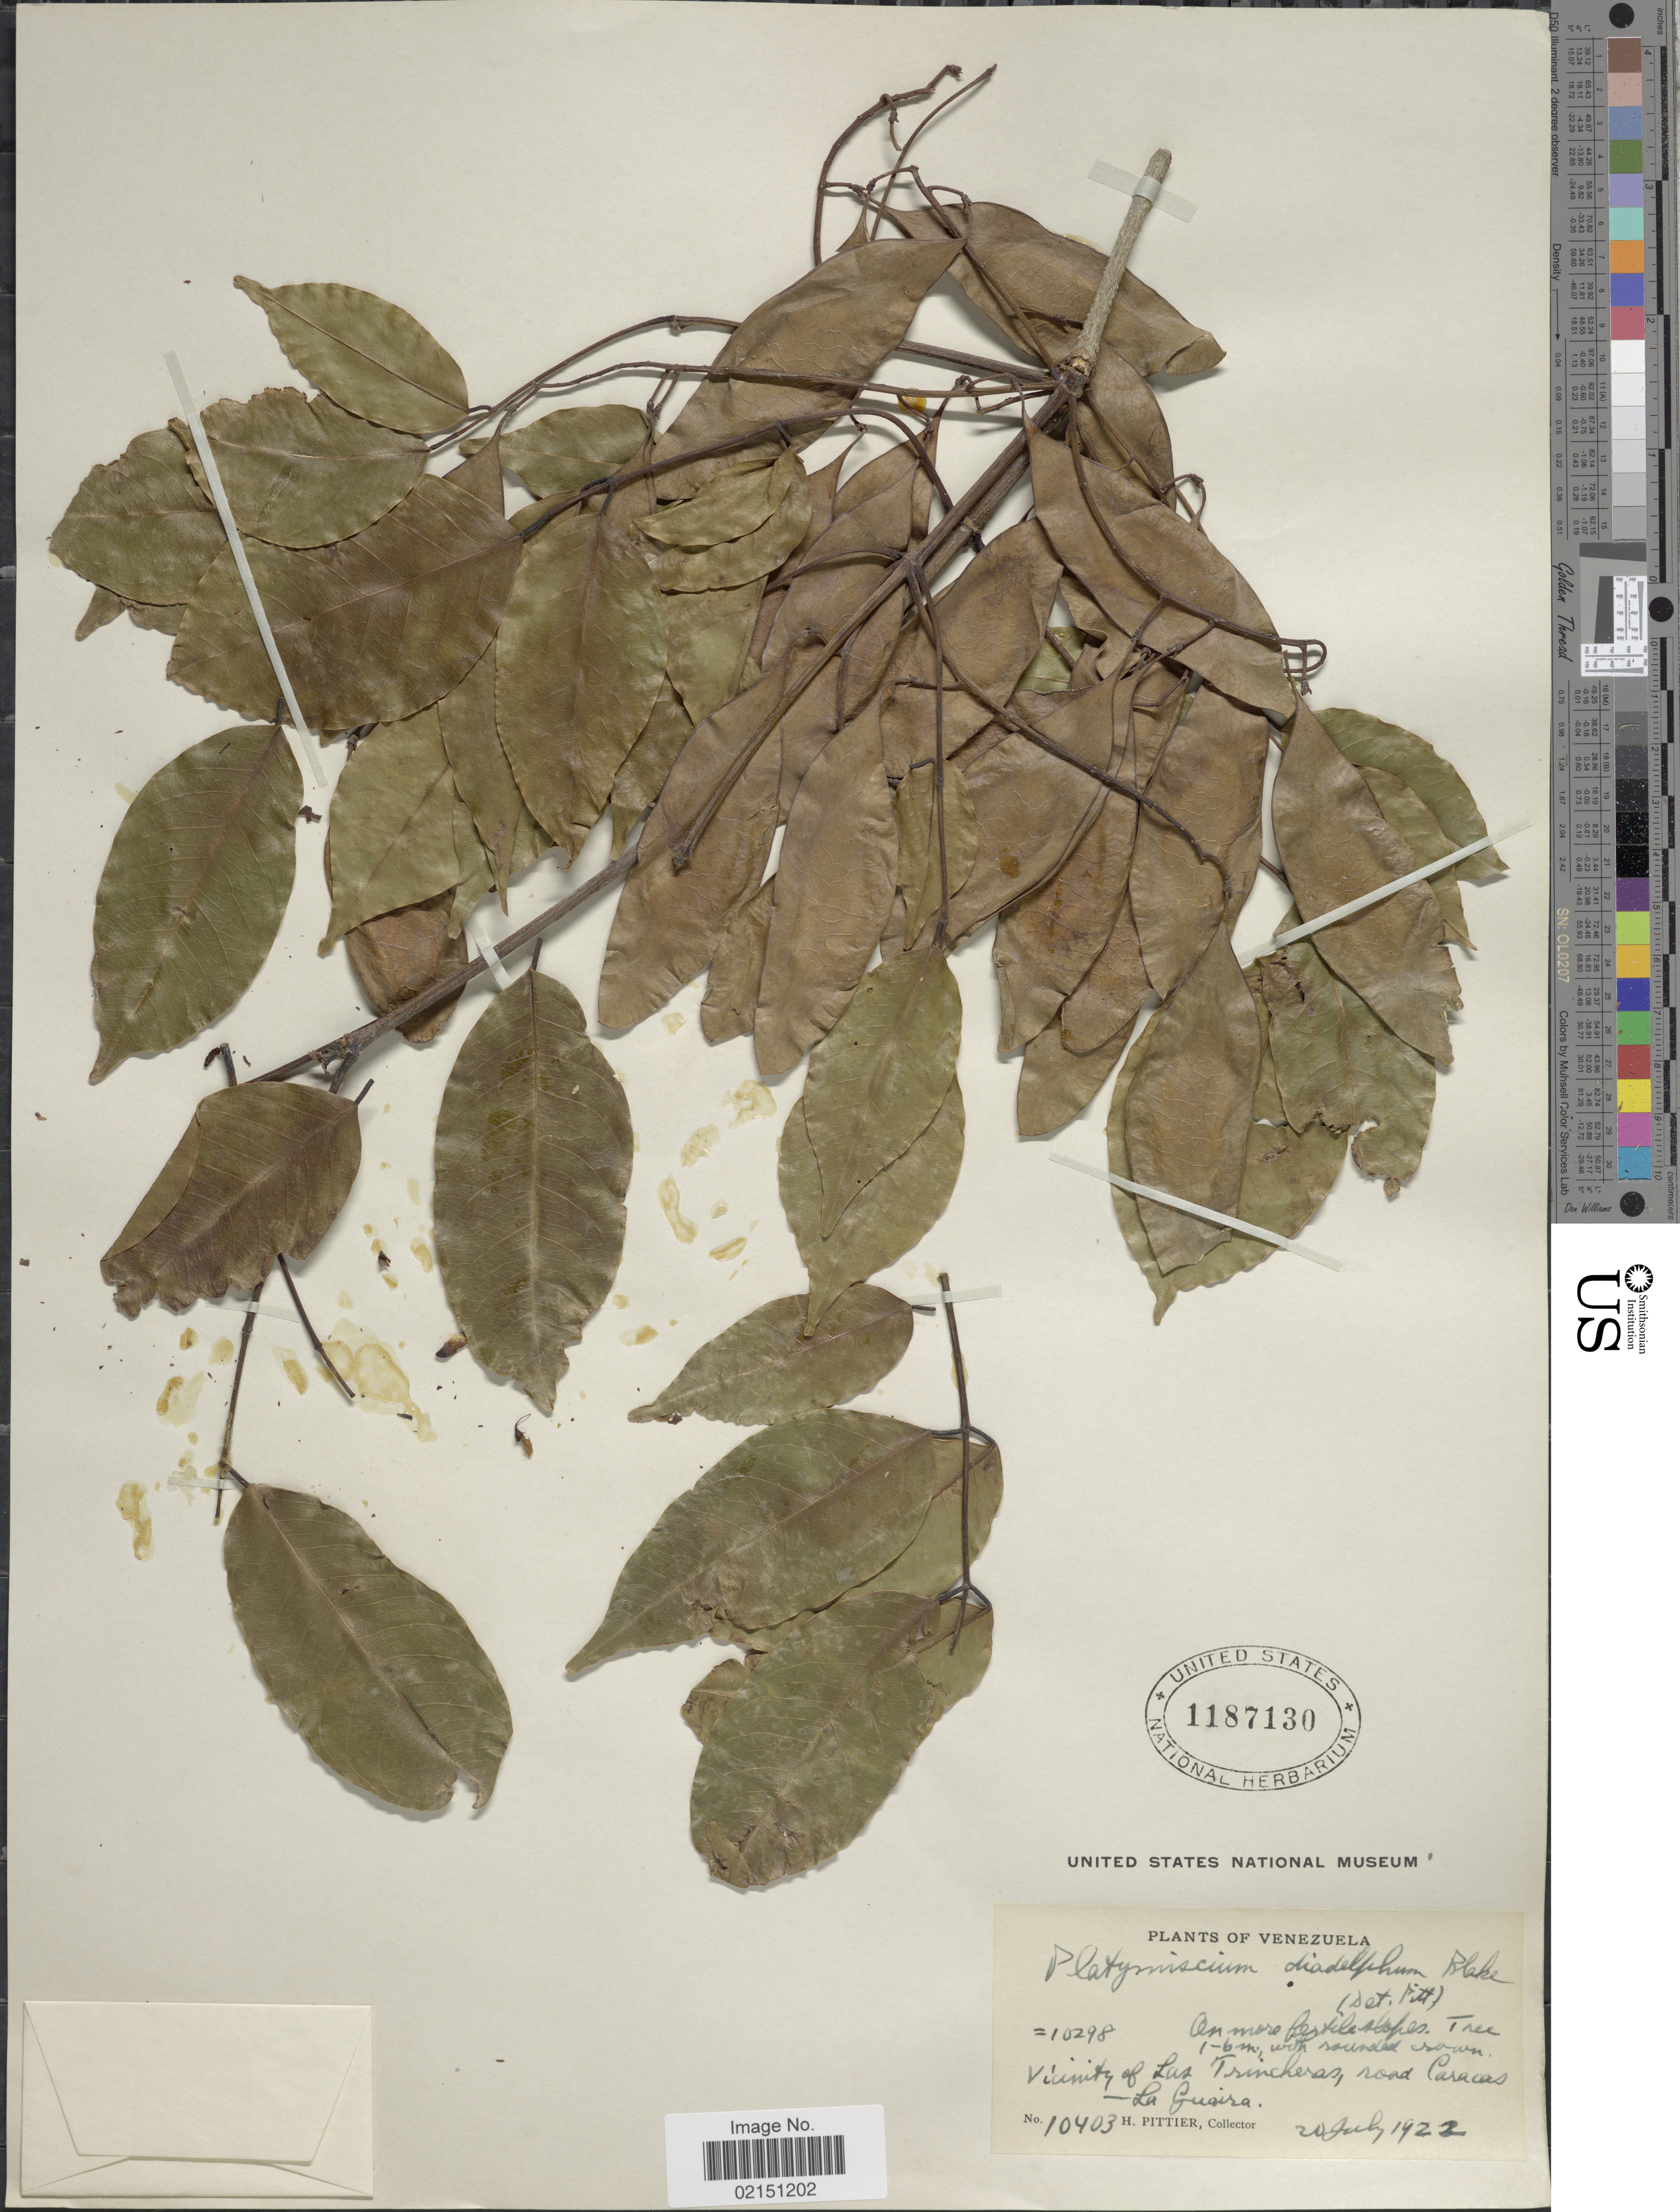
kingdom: Plantae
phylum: Tracheophyta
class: Magnoliopsida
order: Fabales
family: Fabaceae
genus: Platymiscium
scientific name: Platymiscium pinnatum var. diadelphum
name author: (S.F. Blake) Klitg.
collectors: H. F. Pittier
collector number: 10403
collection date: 1922-07-20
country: Venezuela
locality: Vicinity of Las Trincheras, road Caracas - La Guaira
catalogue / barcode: US 1187130